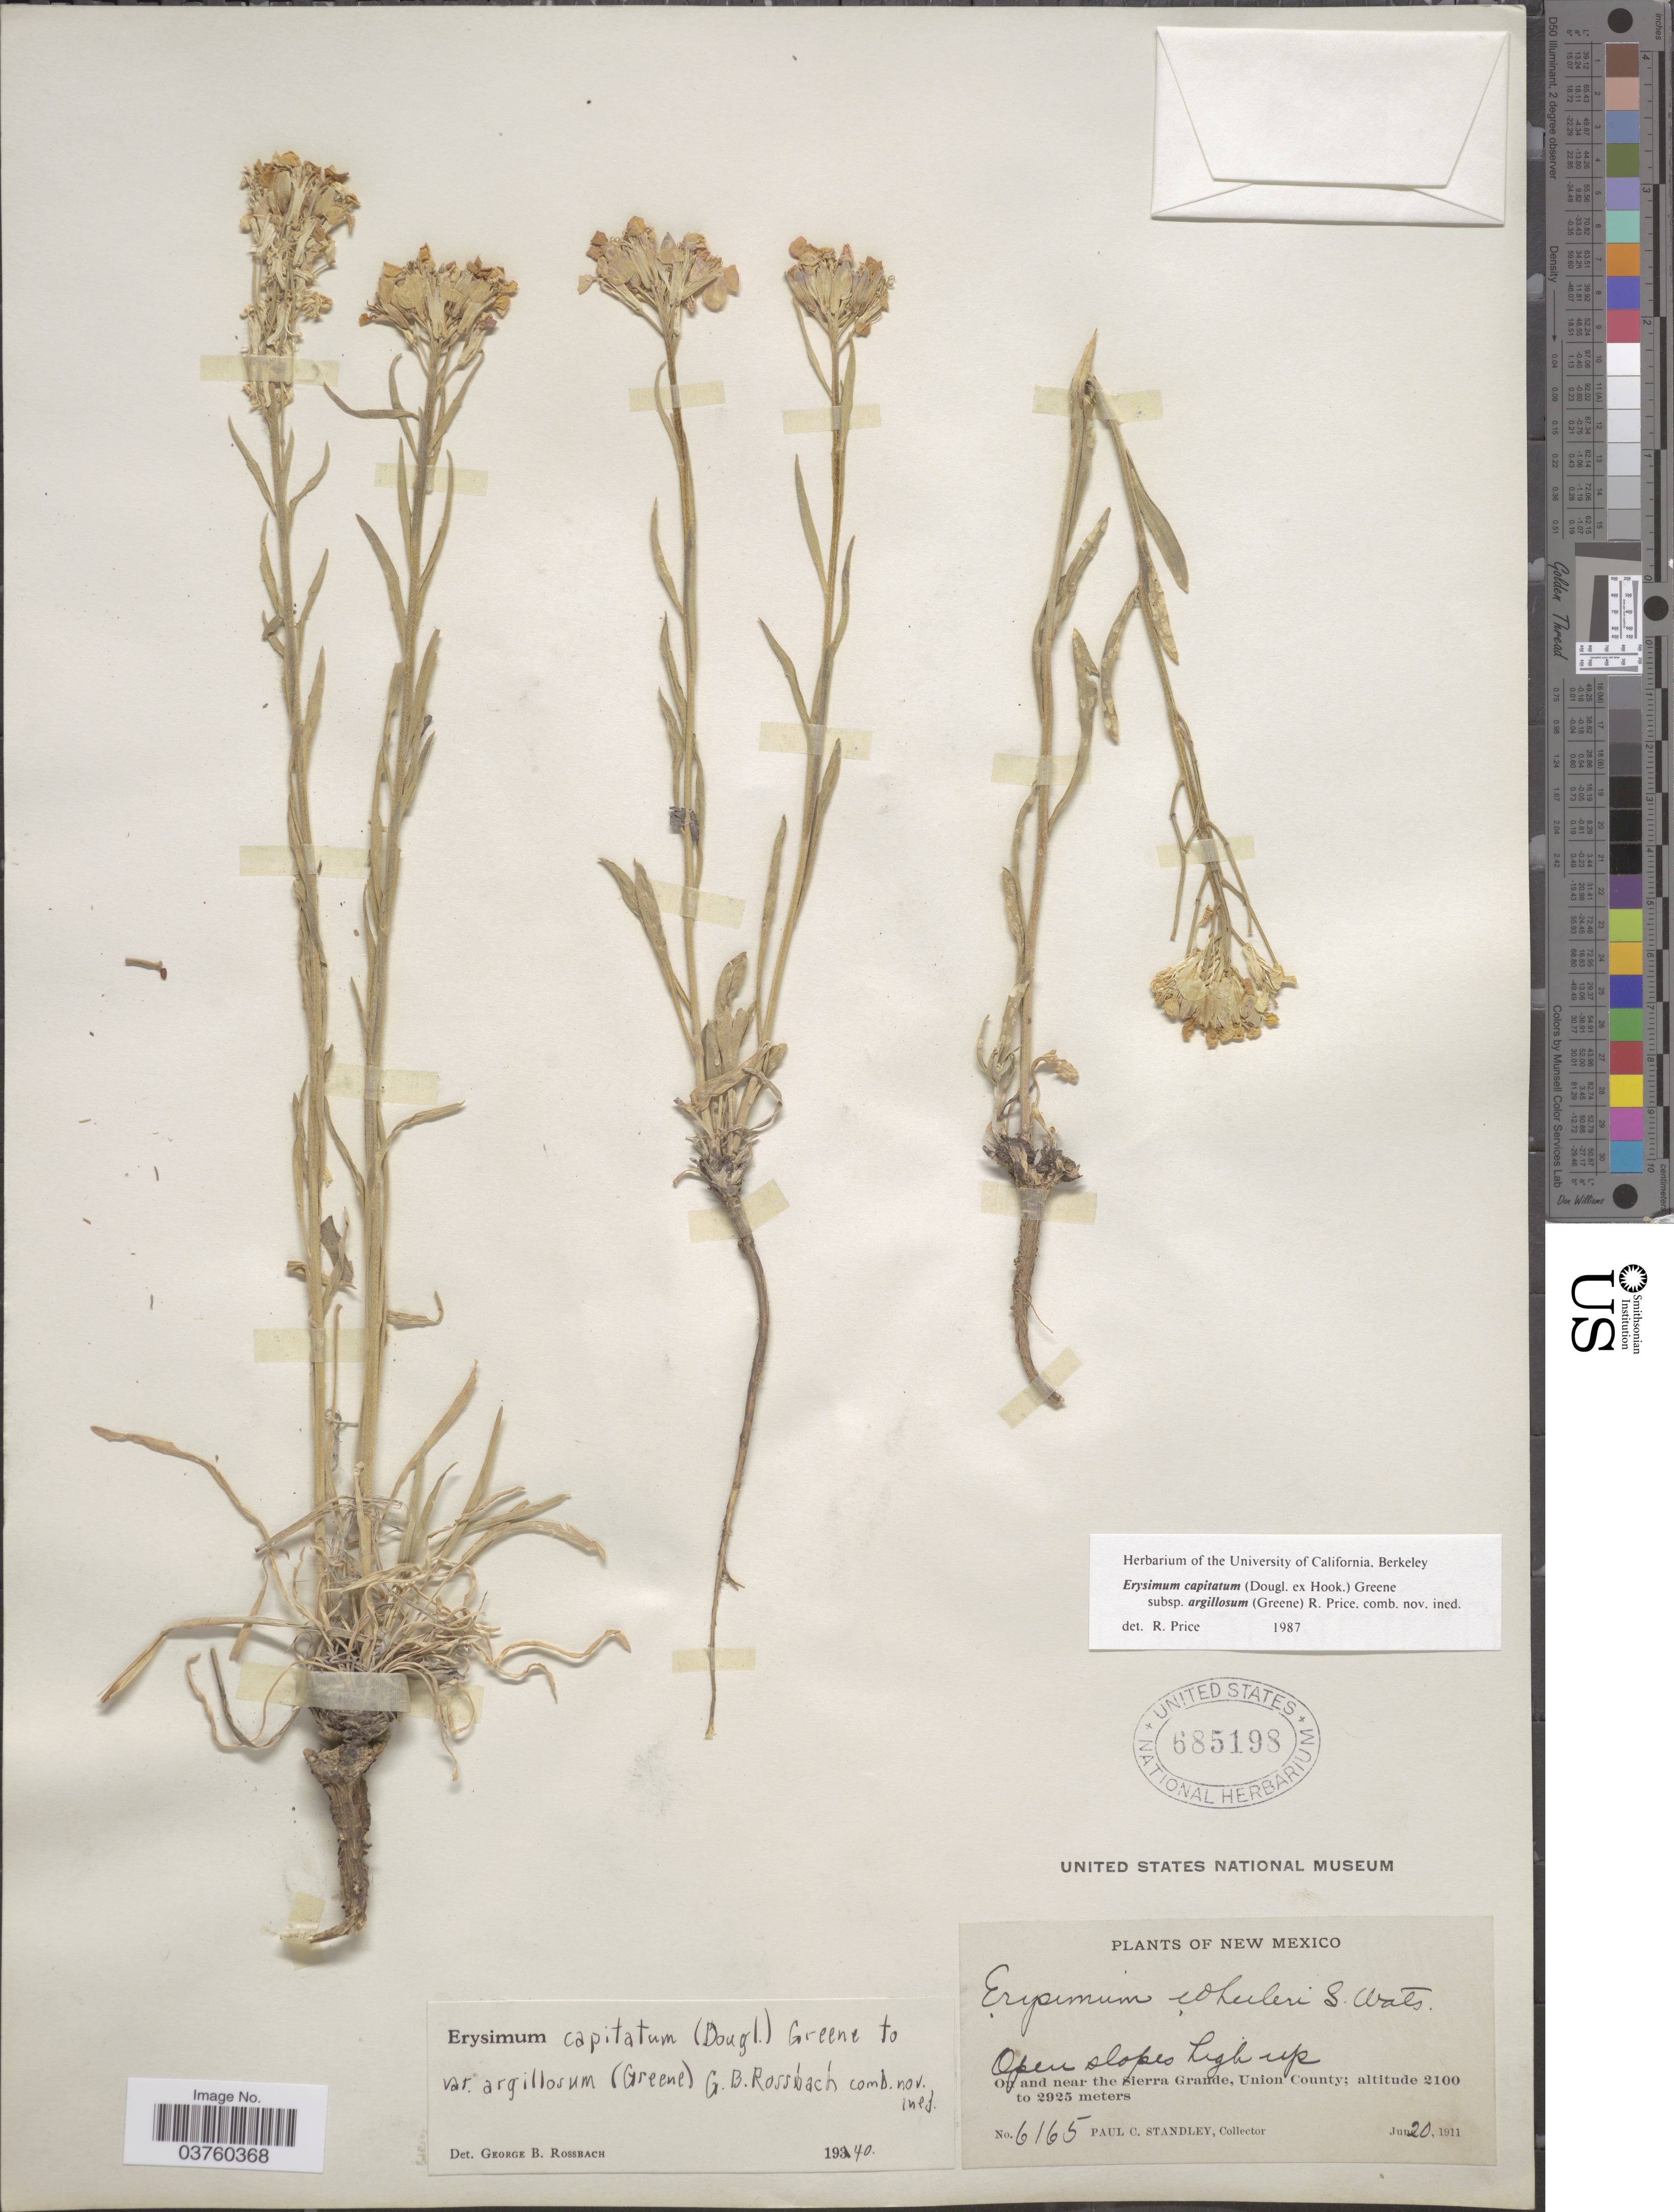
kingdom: Plantae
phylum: Tracheophyta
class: Magnoliopsida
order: Brassicales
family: Brassicaceae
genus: Erysimum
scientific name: Erysimum capitatum var. argillosum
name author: (Greene) R.J. Davis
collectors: P. C. Standley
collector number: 6165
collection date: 1911-06-20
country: United States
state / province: New Mexico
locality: On and near the Sierra Grande, Union County.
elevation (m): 2100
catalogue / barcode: US 685198